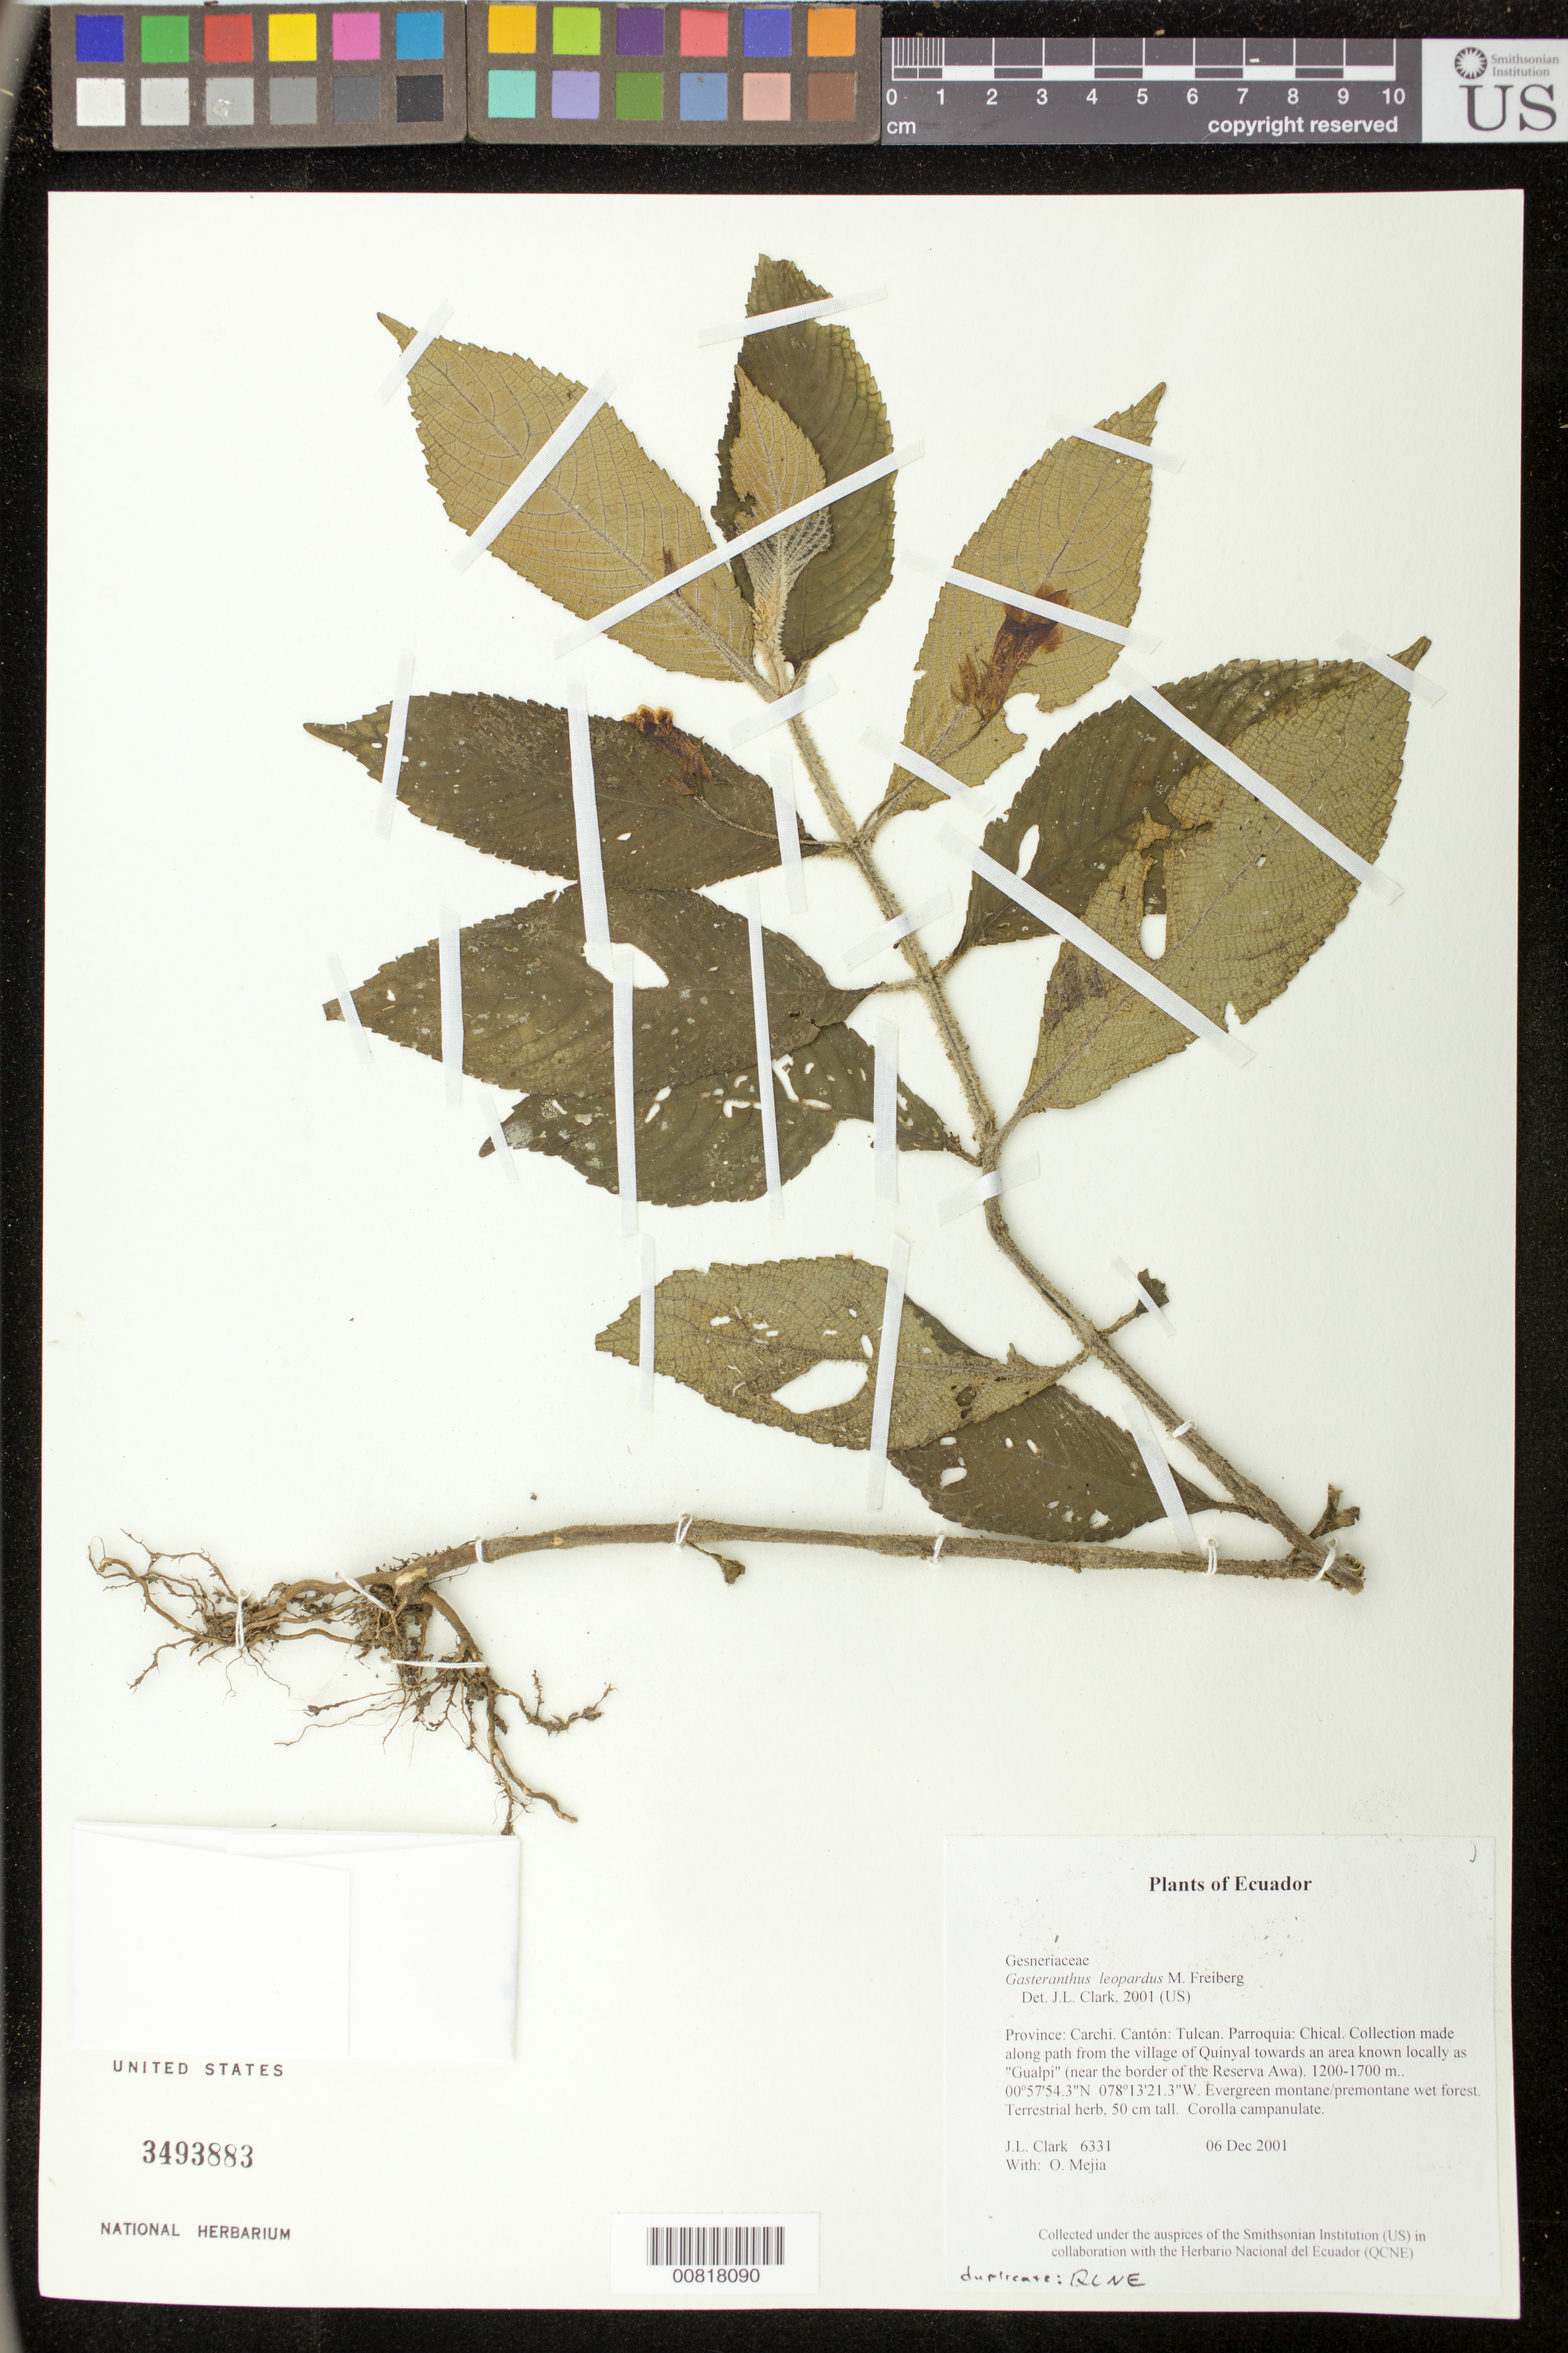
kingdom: Plantae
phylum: Tracheophyta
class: Magnoliopsida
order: Lamiales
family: Gesneriaceae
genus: Gasteranthus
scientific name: Gasteranthus leopardus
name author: M. Freiberg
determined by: Clark, J. L., (SEL), The Marie Selby Botanical Garden (UNITED STATES)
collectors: J. L. Clark & O. Mejia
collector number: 6331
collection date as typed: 06 Dec 2001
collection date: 2001-12-06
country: Ecuador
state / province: Carchi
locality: Tulcan. Parroquia: Chical. Collection made along path from the village of Quinyal towards an area known locally as "Gualpi" (near the border of the Reserva Awa).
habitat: Evergreen montane/premontane wet forest.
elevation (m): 1200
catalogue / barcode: US 3493883